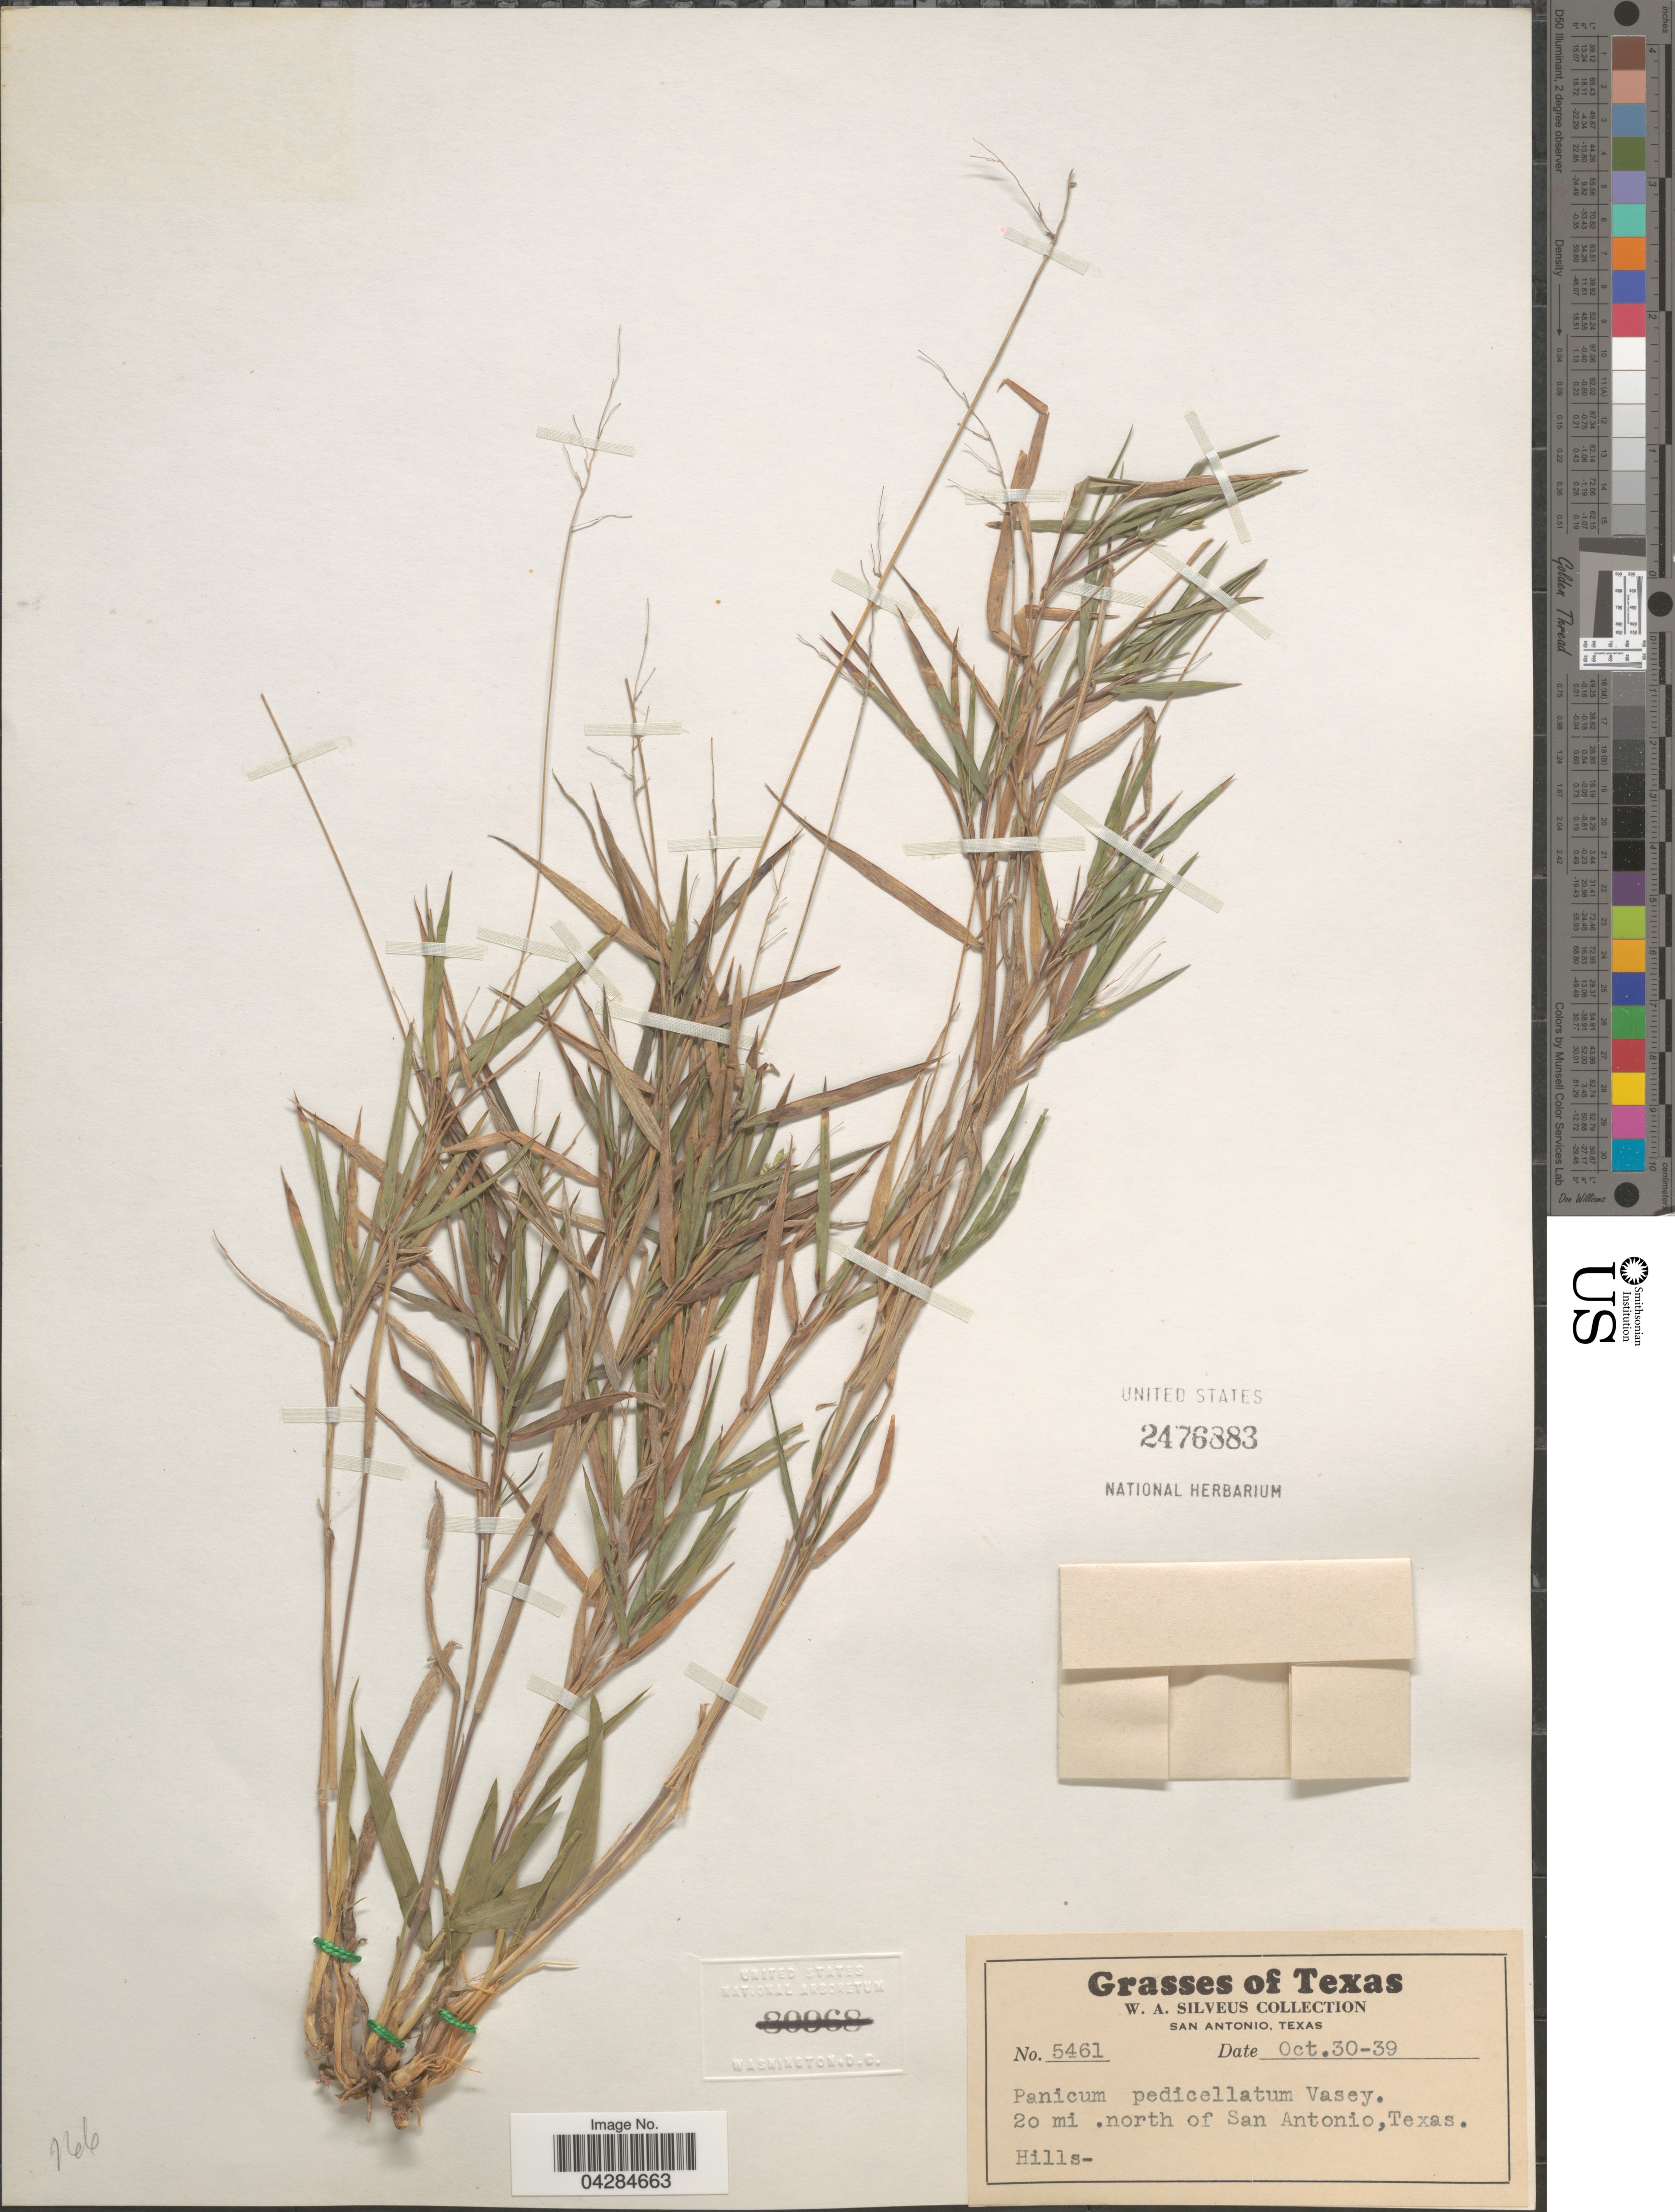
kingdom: Plantae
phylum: Tracheophyta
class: Liliopsida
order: Poales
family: Poaceae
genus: Dichanthelium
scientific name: Dichanthelium pedicellatum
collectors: W. Silveus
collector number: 5461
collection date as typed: Transcribed d/m/y: 30/10/39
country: United States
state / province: Texas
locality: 20 mi. north of San Antonio.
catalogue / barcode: US 2476883